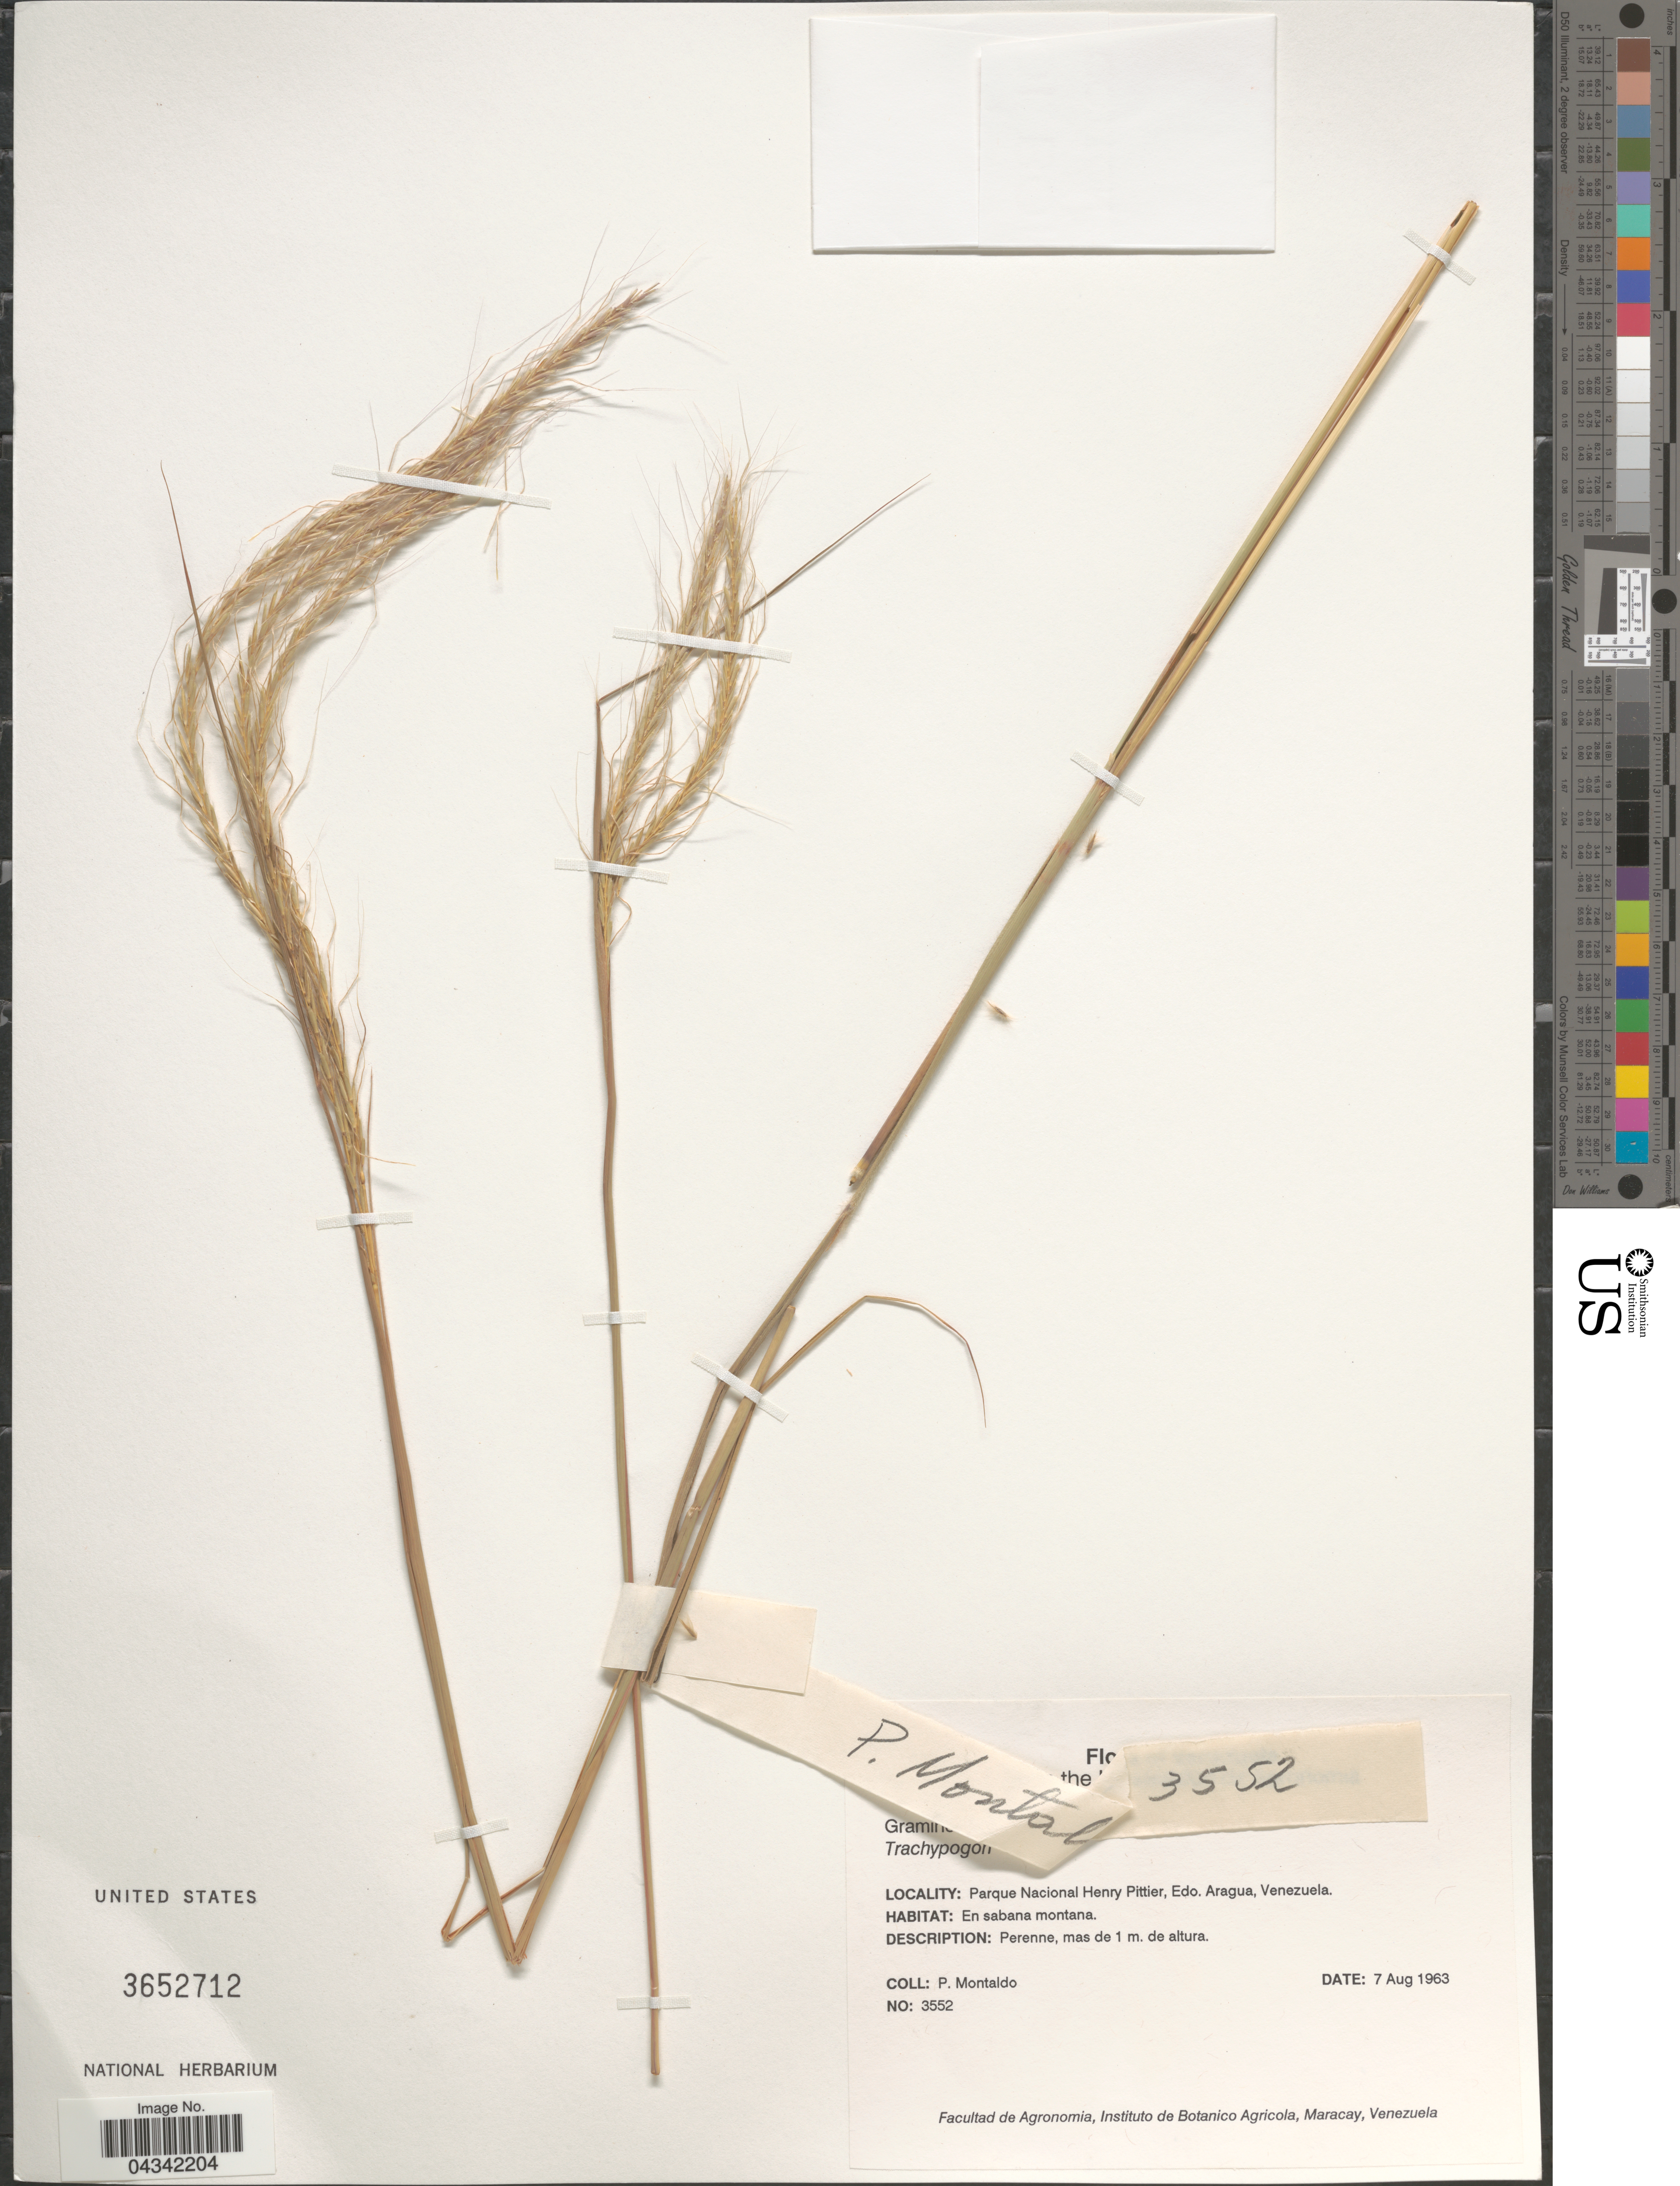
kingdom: Plantae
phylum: Tracheophyta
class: Liliopsida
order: Poales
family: Poaceae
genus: Trachypogon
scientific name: Trachypogon sp.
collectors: P. Montaldo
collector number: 3552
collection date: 1963-08-07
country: Venezuela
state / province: Aragua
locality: Parque Nacional Henry Pittier.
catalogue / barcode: US 3652712